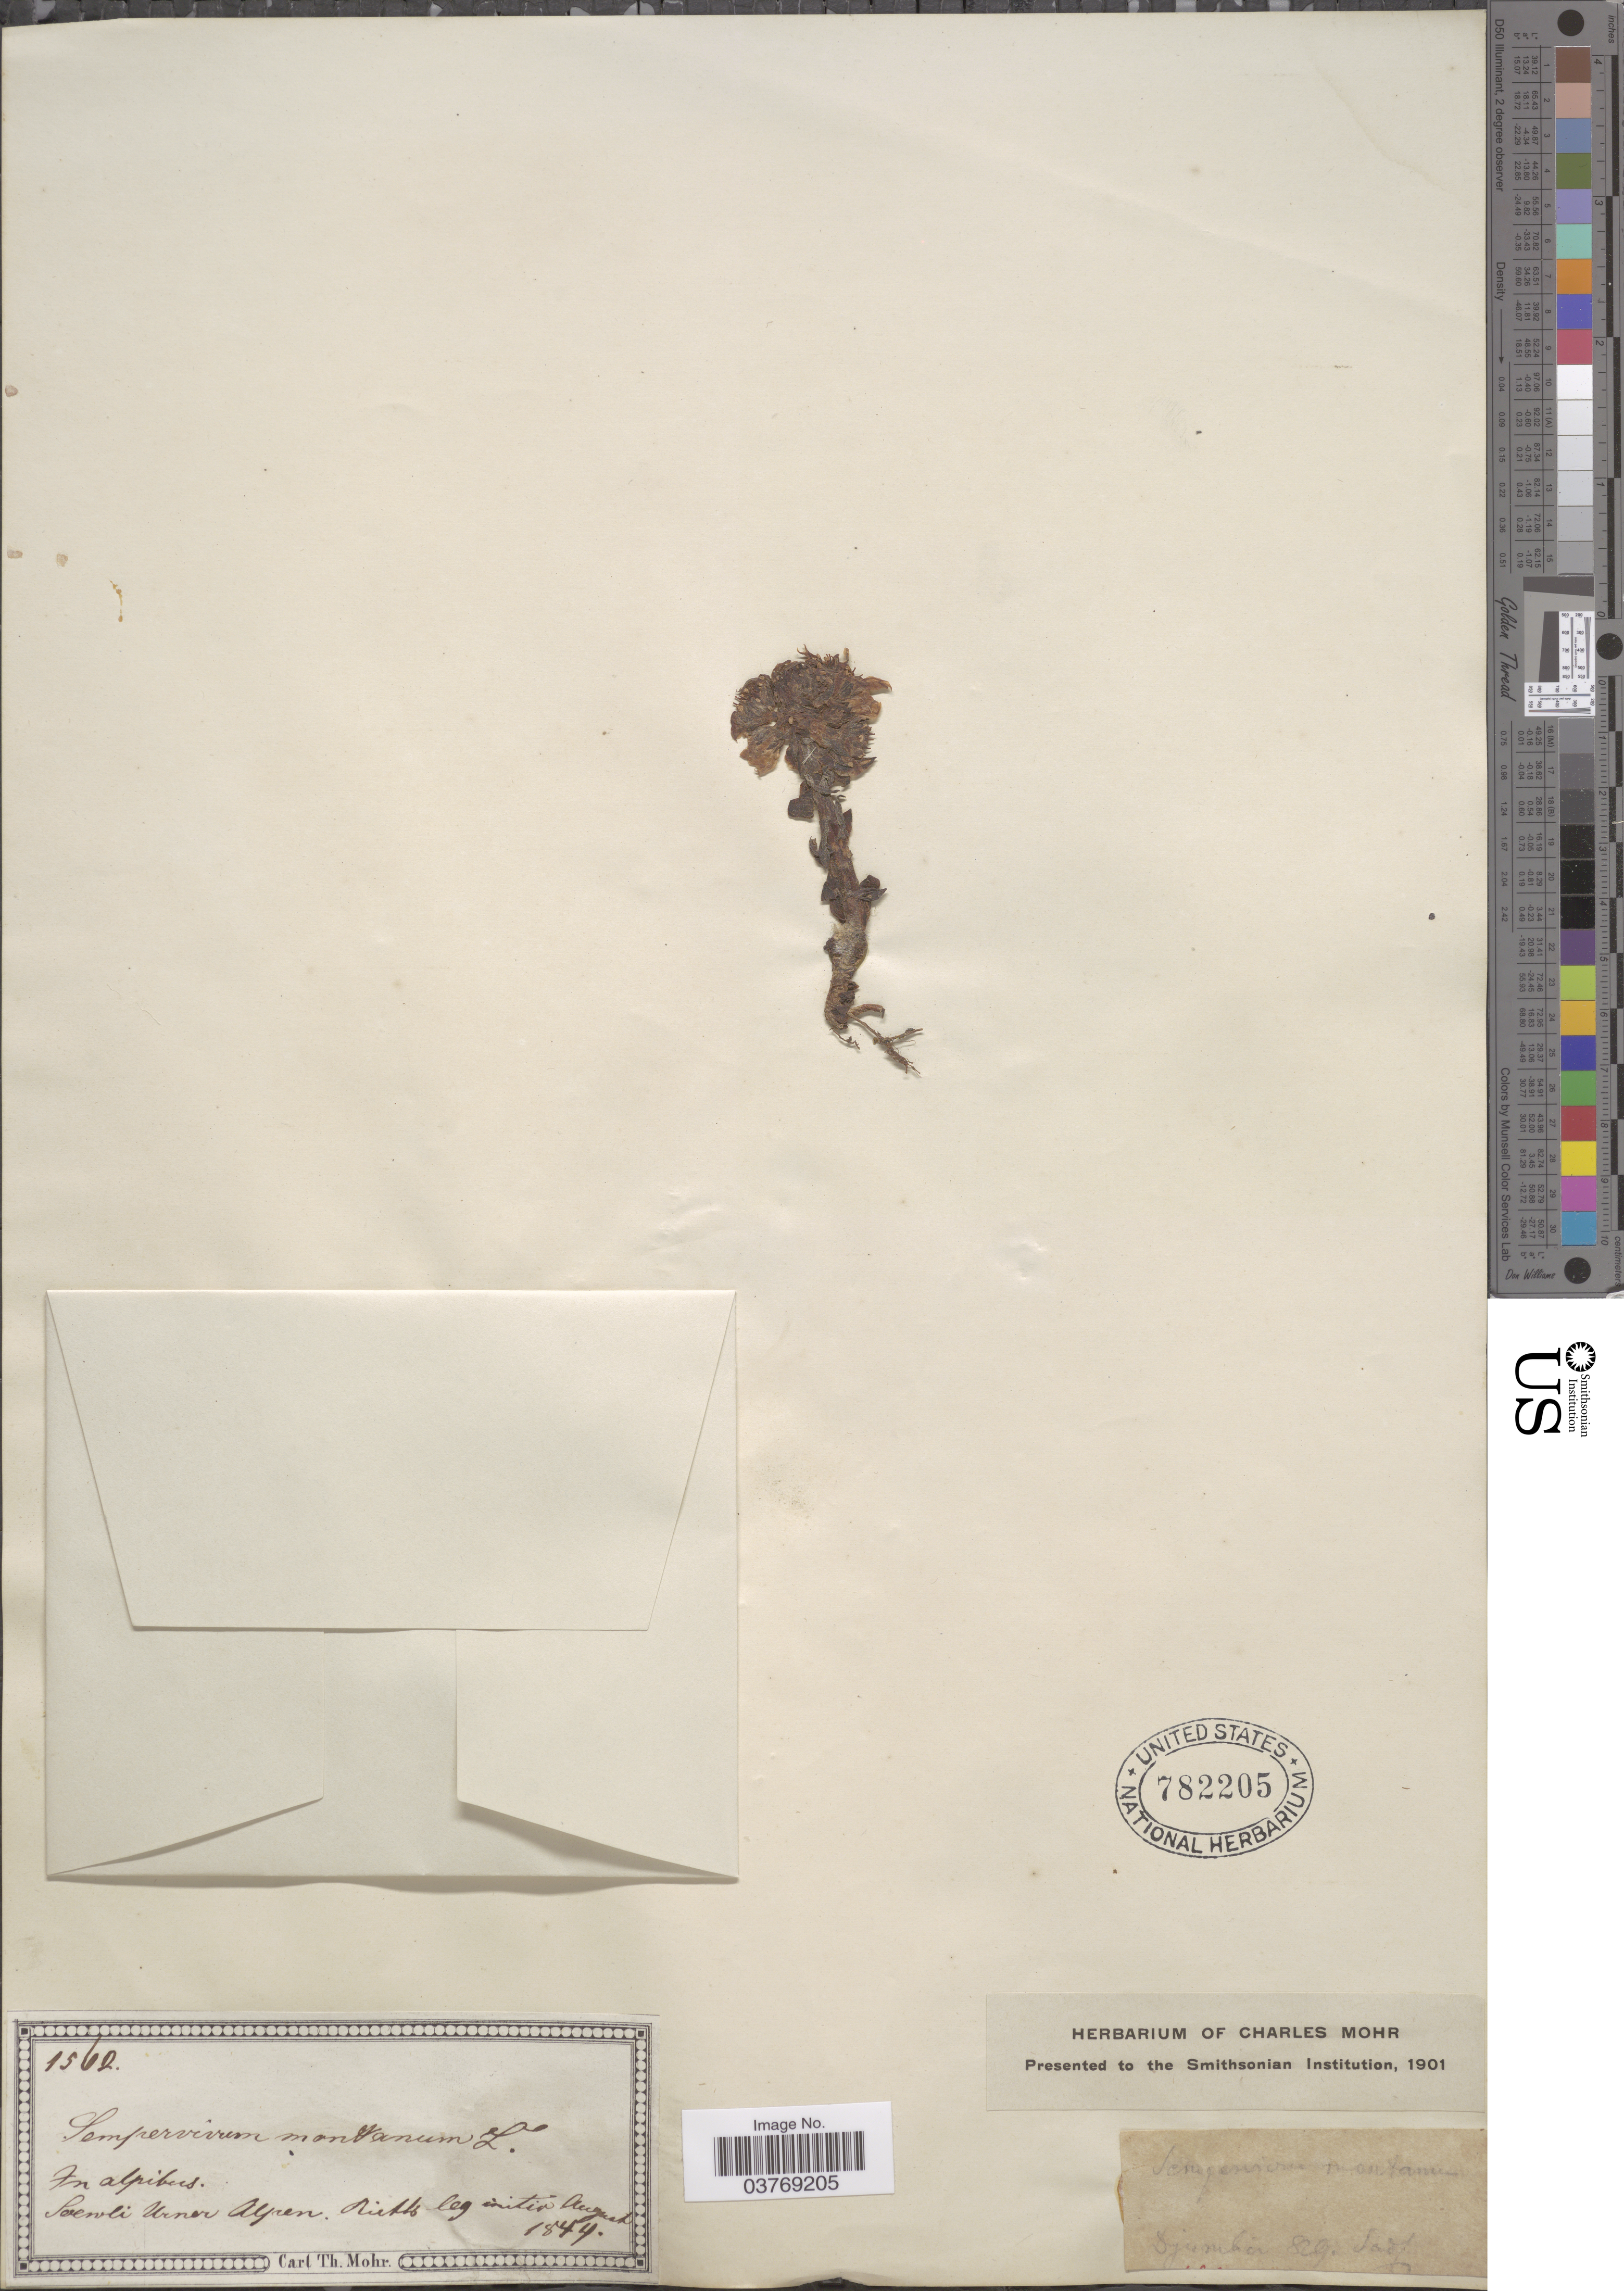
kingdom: Plantae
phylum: Tracheophyta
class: Magnoliopsida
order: Saxifragales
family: Crassulaceae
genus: Sempervivum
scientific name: Sempervivum montanum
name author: L.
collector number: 1562*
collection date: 1844-08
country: Switzerland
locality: In alpibus. Soenli* Urner Alpen.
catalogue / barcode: US 782205